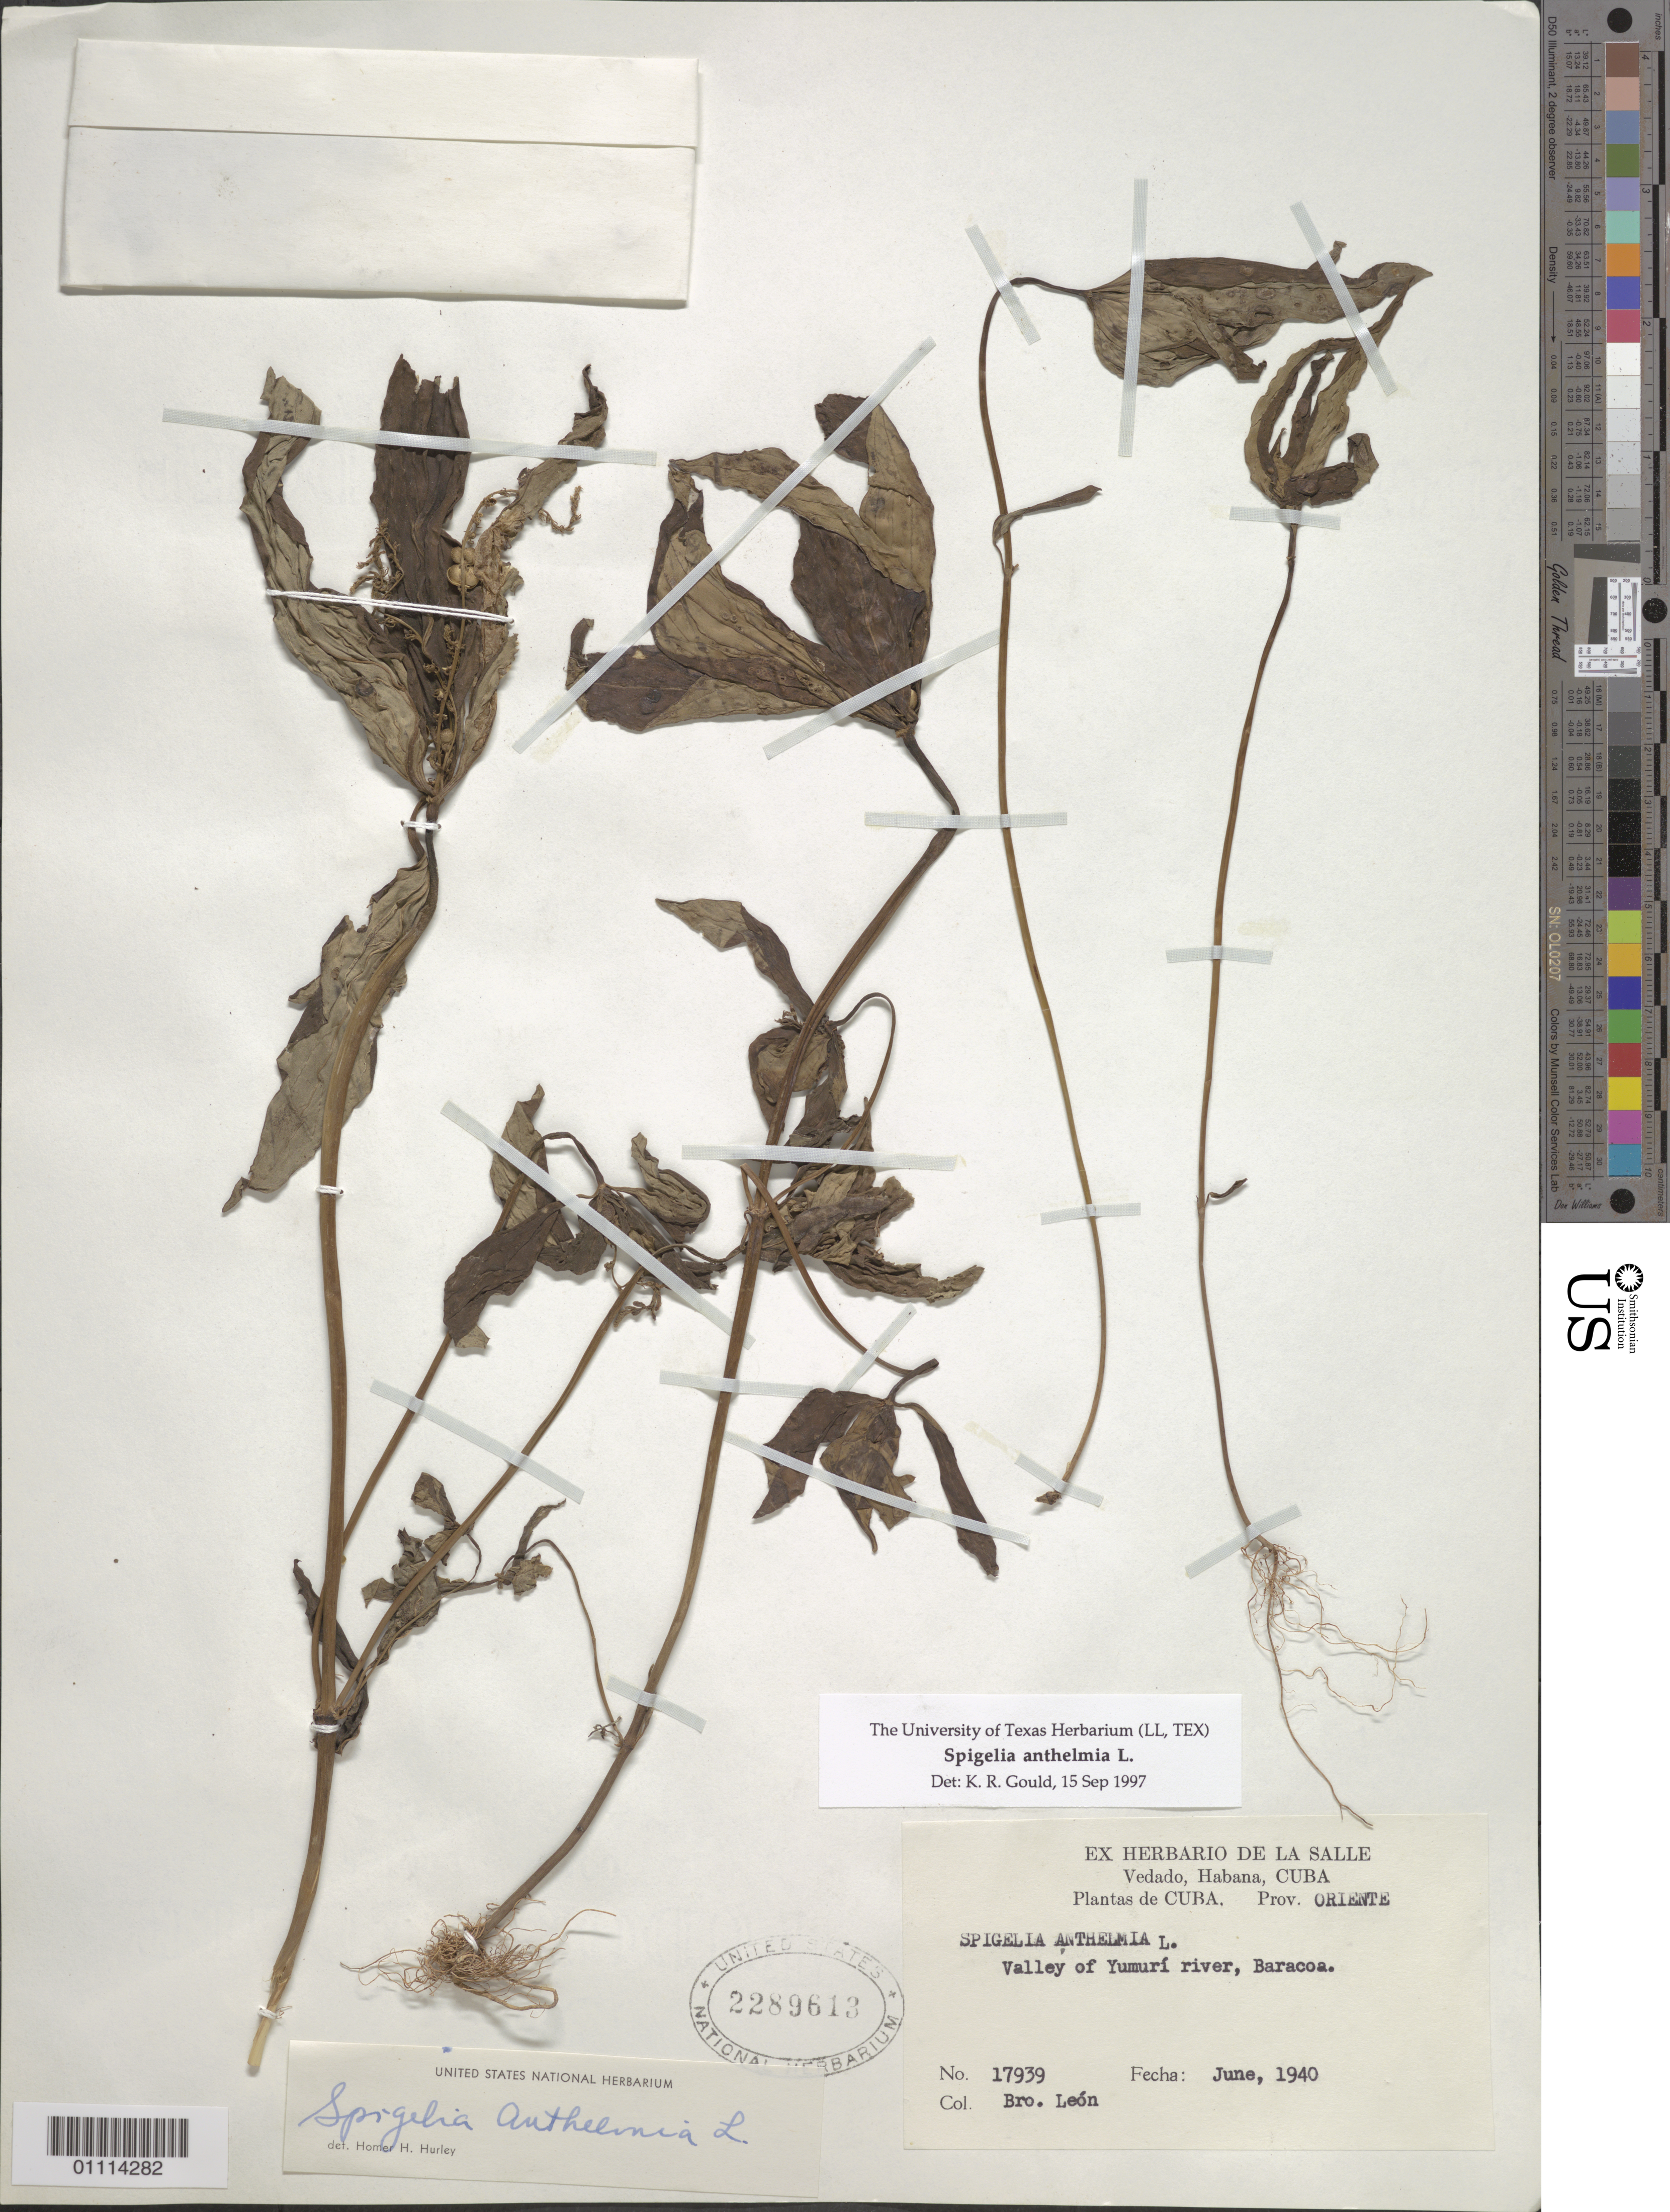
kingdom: Plantae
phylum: Tracheophyta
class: Magnoliopsida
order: Gentianales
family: Loganiaceae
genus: Spigelia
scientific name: Spigelia anthelmia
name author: L.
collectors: Bro. León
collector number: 17939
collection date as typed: Jun 1940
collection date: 1940-06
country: Cuba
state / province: Guantánamo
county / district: Baracoa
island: Cuba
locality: Valley of Yumuri River, Baracoa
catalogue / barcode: US 2289613